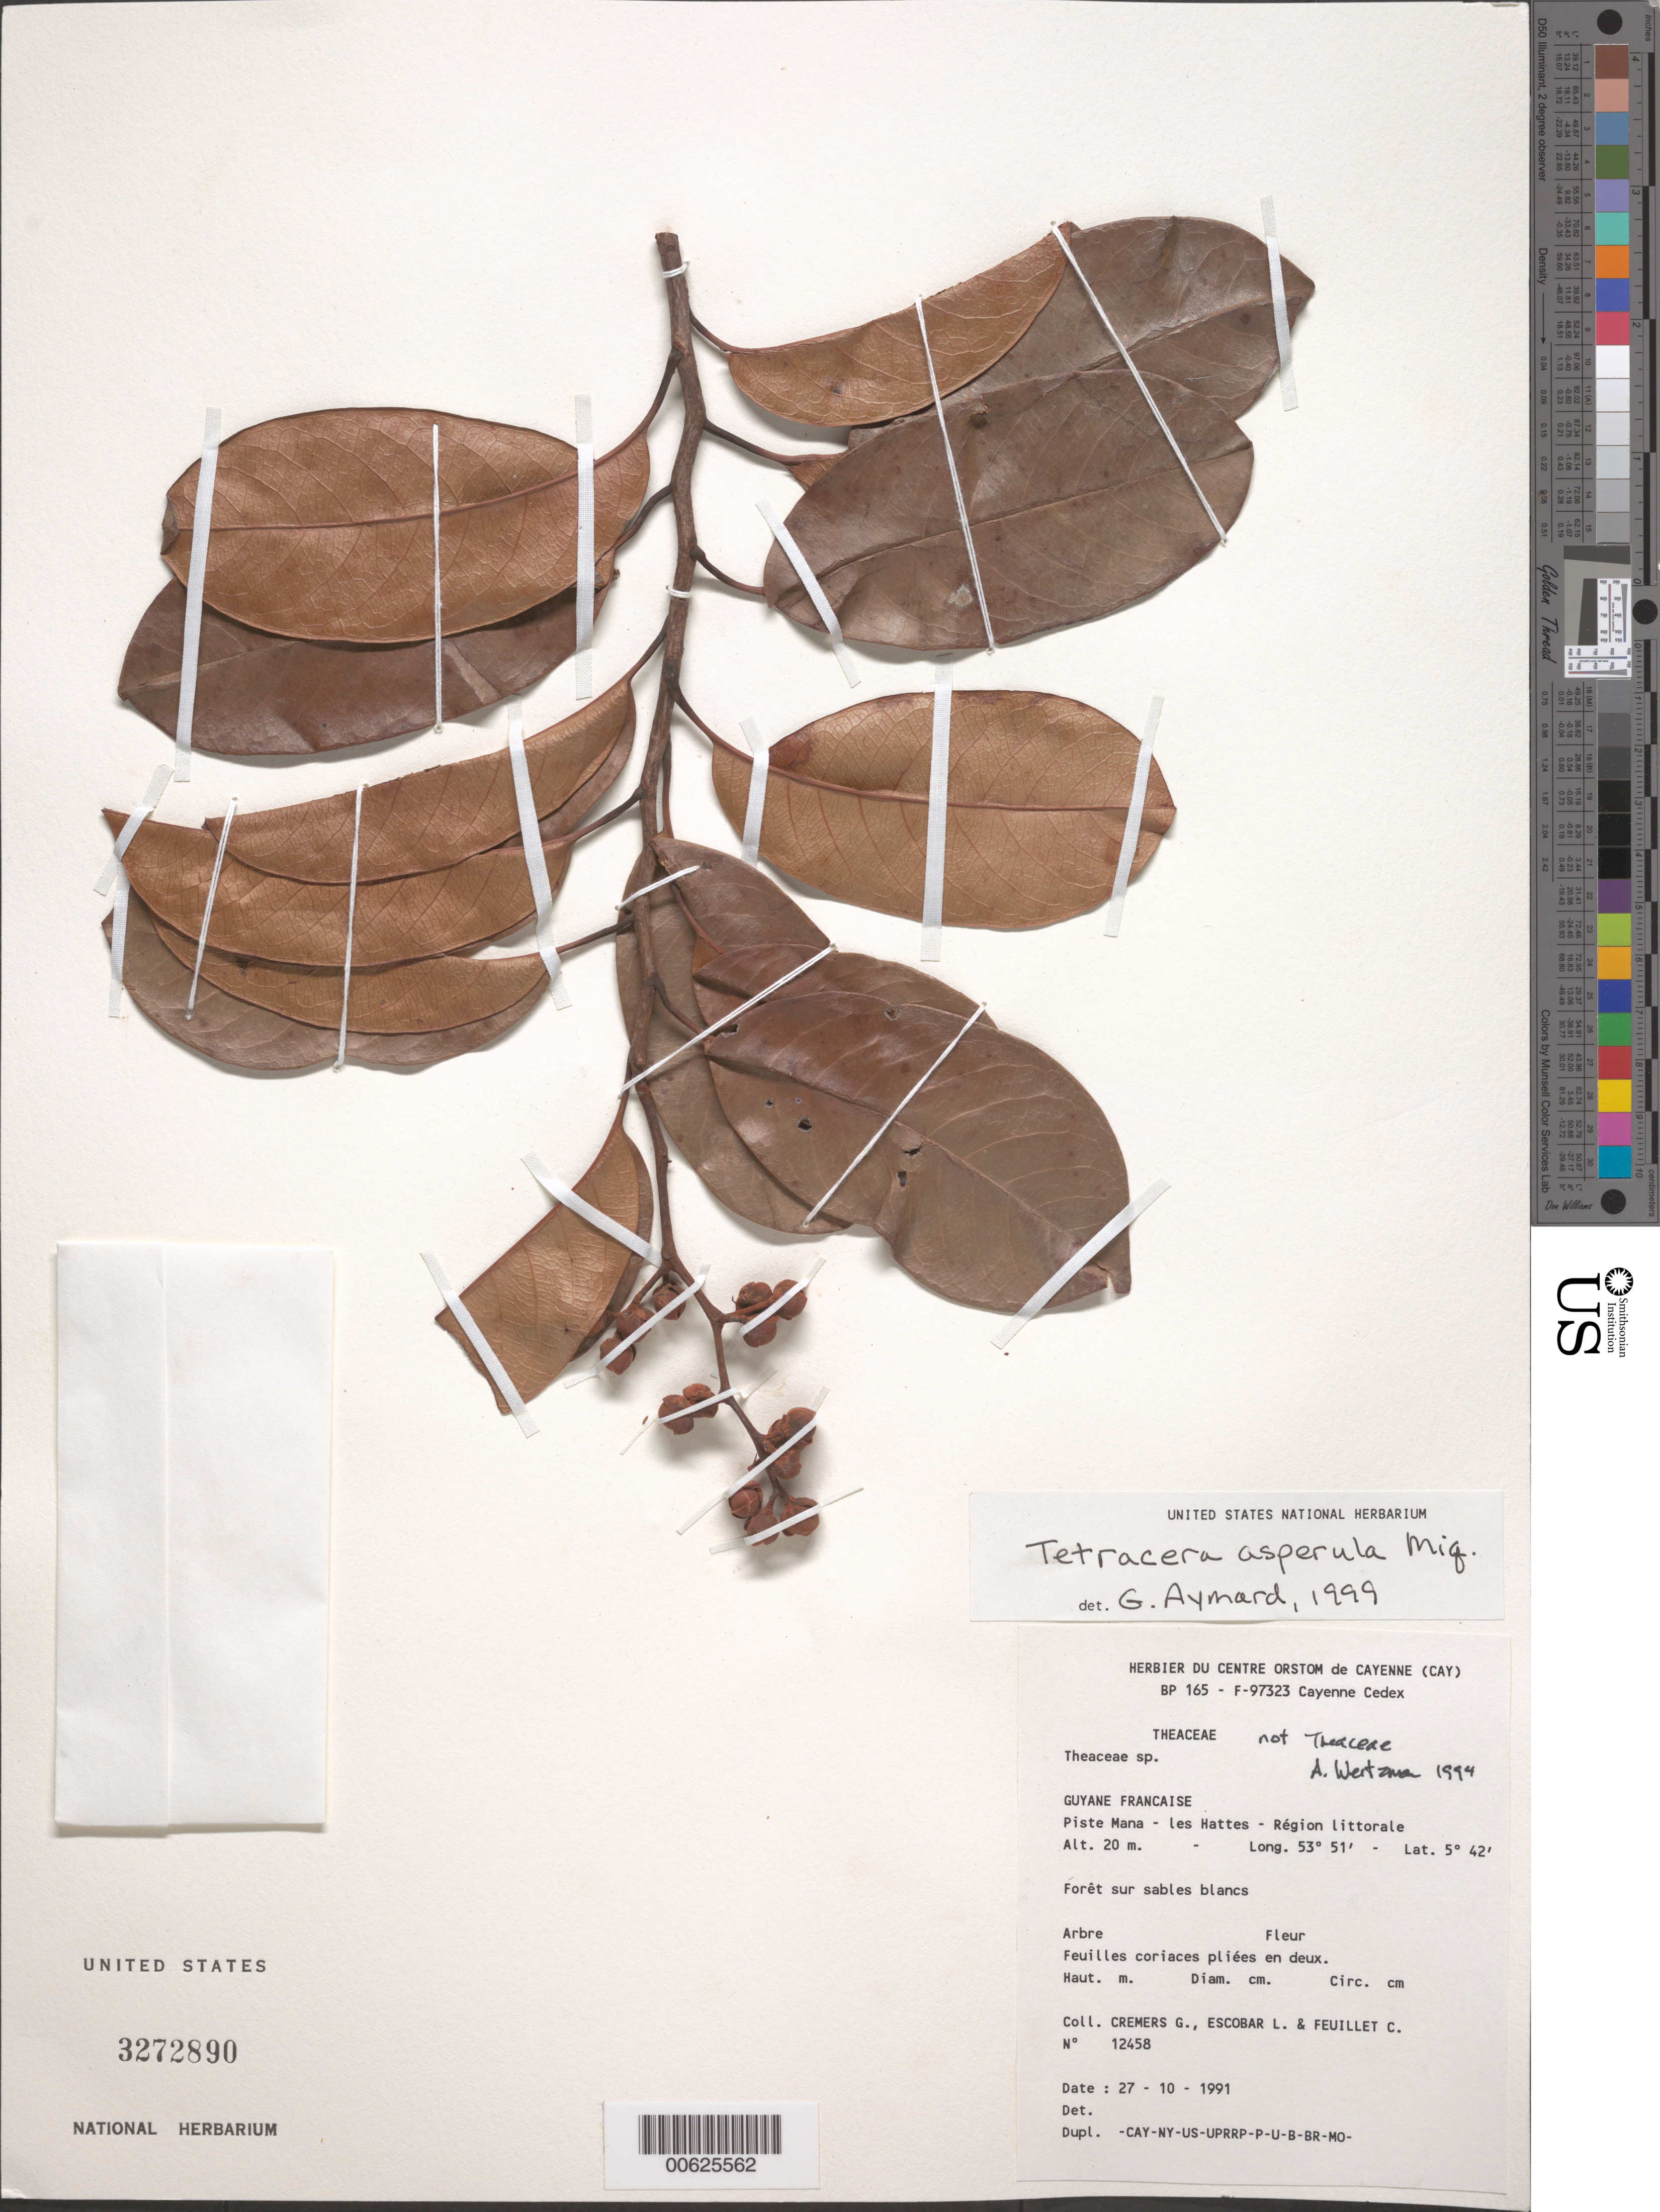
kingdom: Plantae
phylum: Tracheophyta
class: Magnoliopsida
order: Dilleniales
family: Dilleniaceae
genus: Tetracera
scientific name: Tetracera asperula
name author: Miq.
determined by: Aymard C., G. A., (PORT), Univ. Nac. Exp. de los Llanos Ezequiel Zamora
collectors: G. Cremers, L. Escobar & C. Feuillet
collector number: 12458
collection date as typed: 27-Oct-91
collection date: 1991-10-27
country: French Guiana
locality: Piste Mana, les Hattes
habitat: Forest on white sand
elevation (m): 20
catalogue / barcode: US 3272890